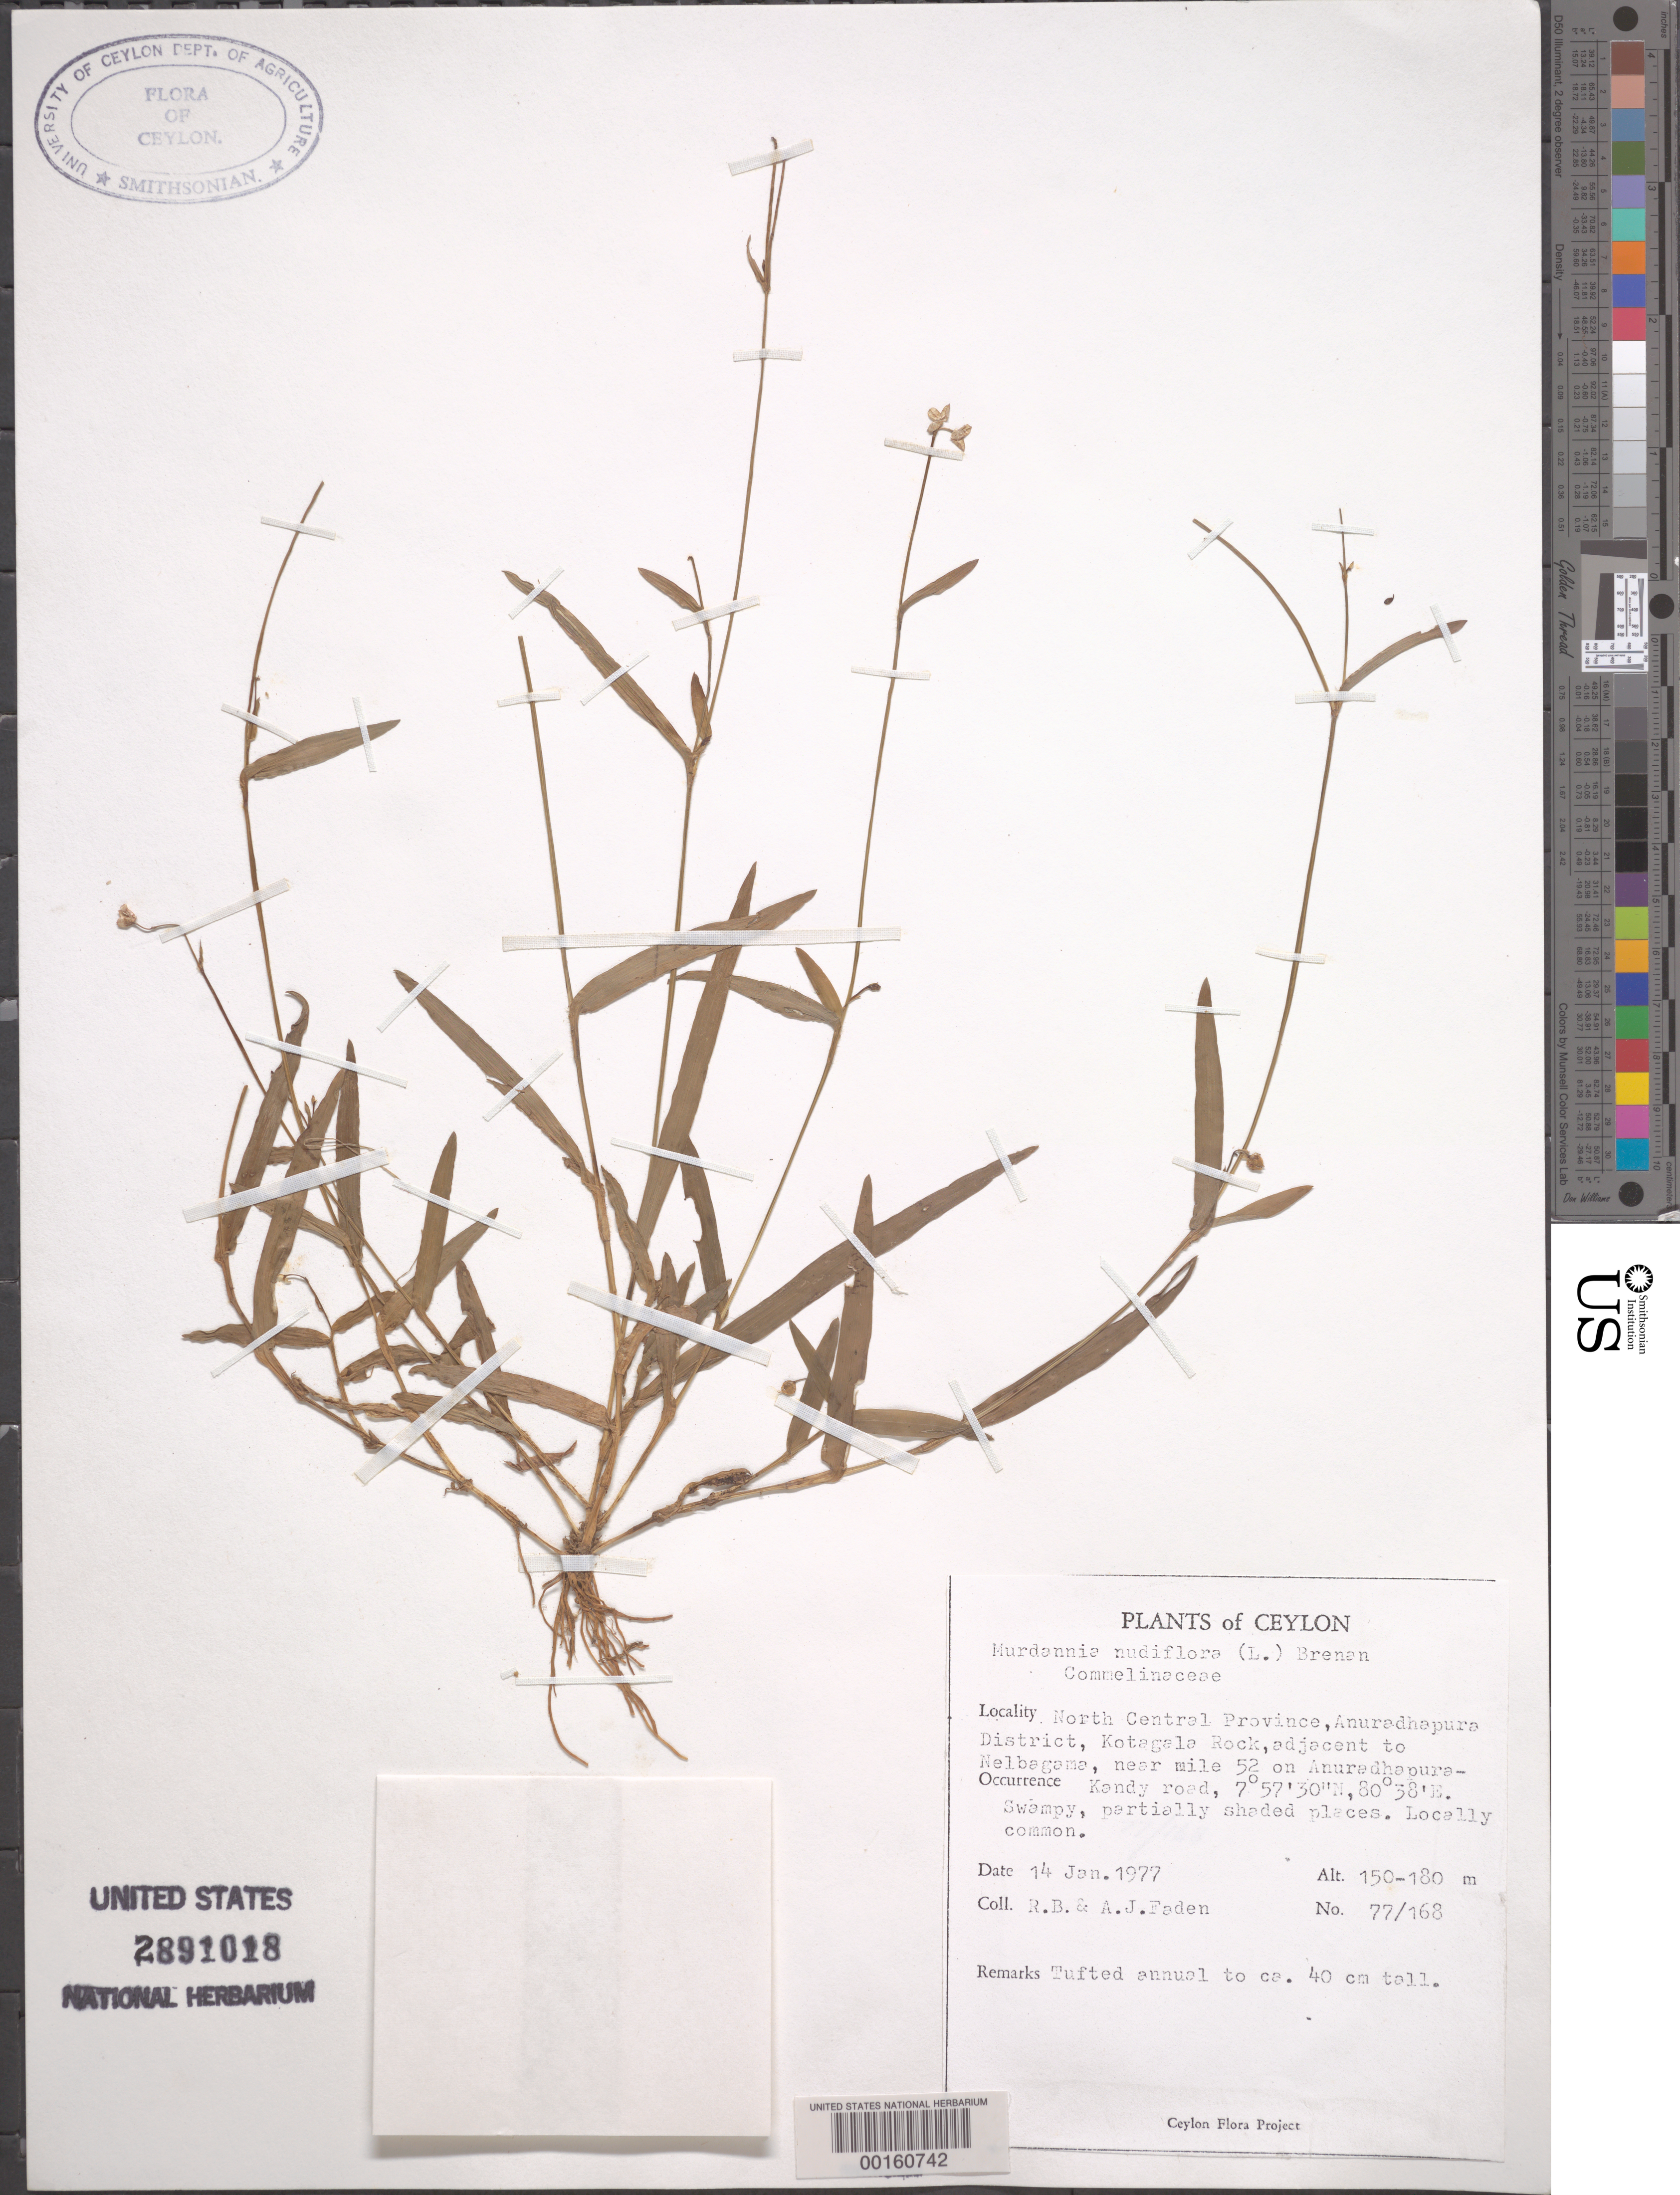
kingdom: Plantae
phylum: Tracheophyta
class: Liliopsida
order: Commelinales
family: Commelinaceae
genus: Murdannia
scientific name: Murdannia nudiflora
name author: (L.) Brenan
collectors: R. B. Faden & A. J. Faden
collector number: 77/168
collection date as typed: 14 Jan 1977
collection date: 1977-01-14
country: Sri Lanka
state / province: North Central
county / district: Anuradhapura Dist.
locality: Kotagala rock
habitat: Swampy, partially shaded areas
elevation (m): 150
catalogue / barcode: US 2891018